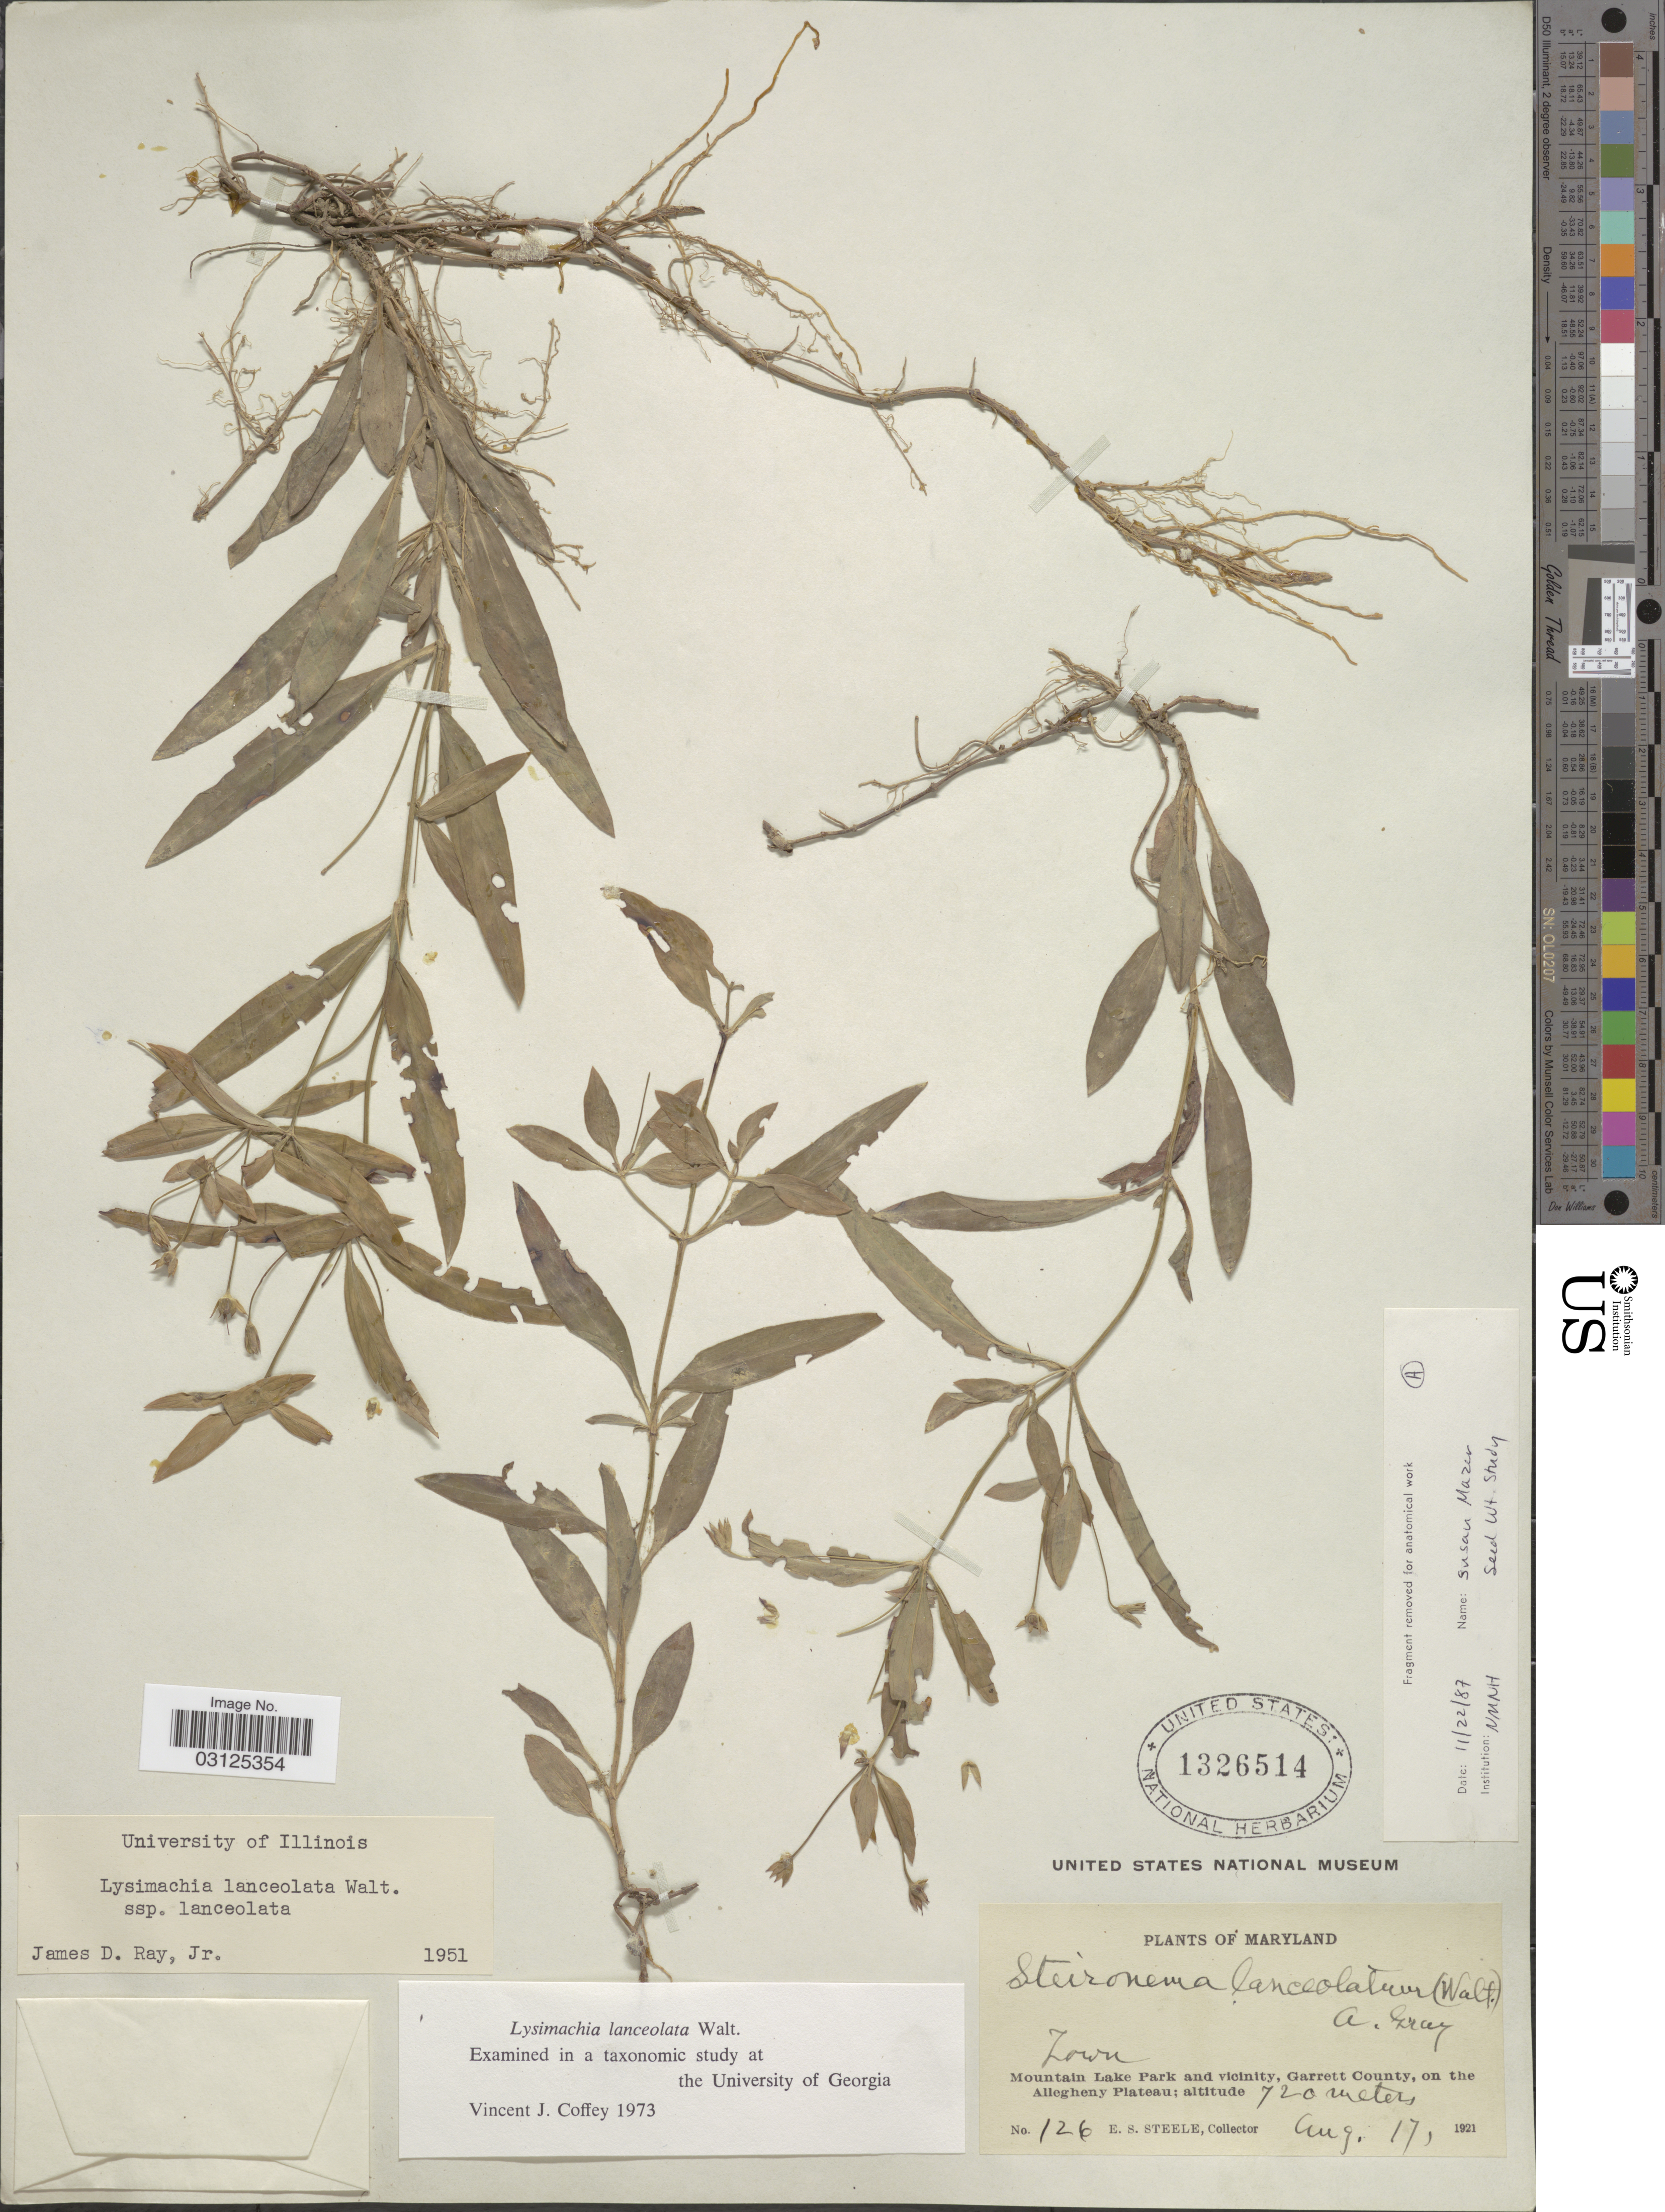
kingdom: Plantae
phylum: Tracheophyta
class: Magnoliopsida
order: Ericales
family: Primulaceae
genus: Lysimachia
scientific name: Lysimachia lanceolata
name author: Walter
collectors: E. Steele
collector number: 126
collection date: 1921-08-17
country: United States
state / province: Maryland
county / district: Garrett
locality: Town. Mountain Lake Park and vicinity, Garrett County, on the Allegheny Plateau.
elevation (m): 720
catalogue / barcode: US 1326514